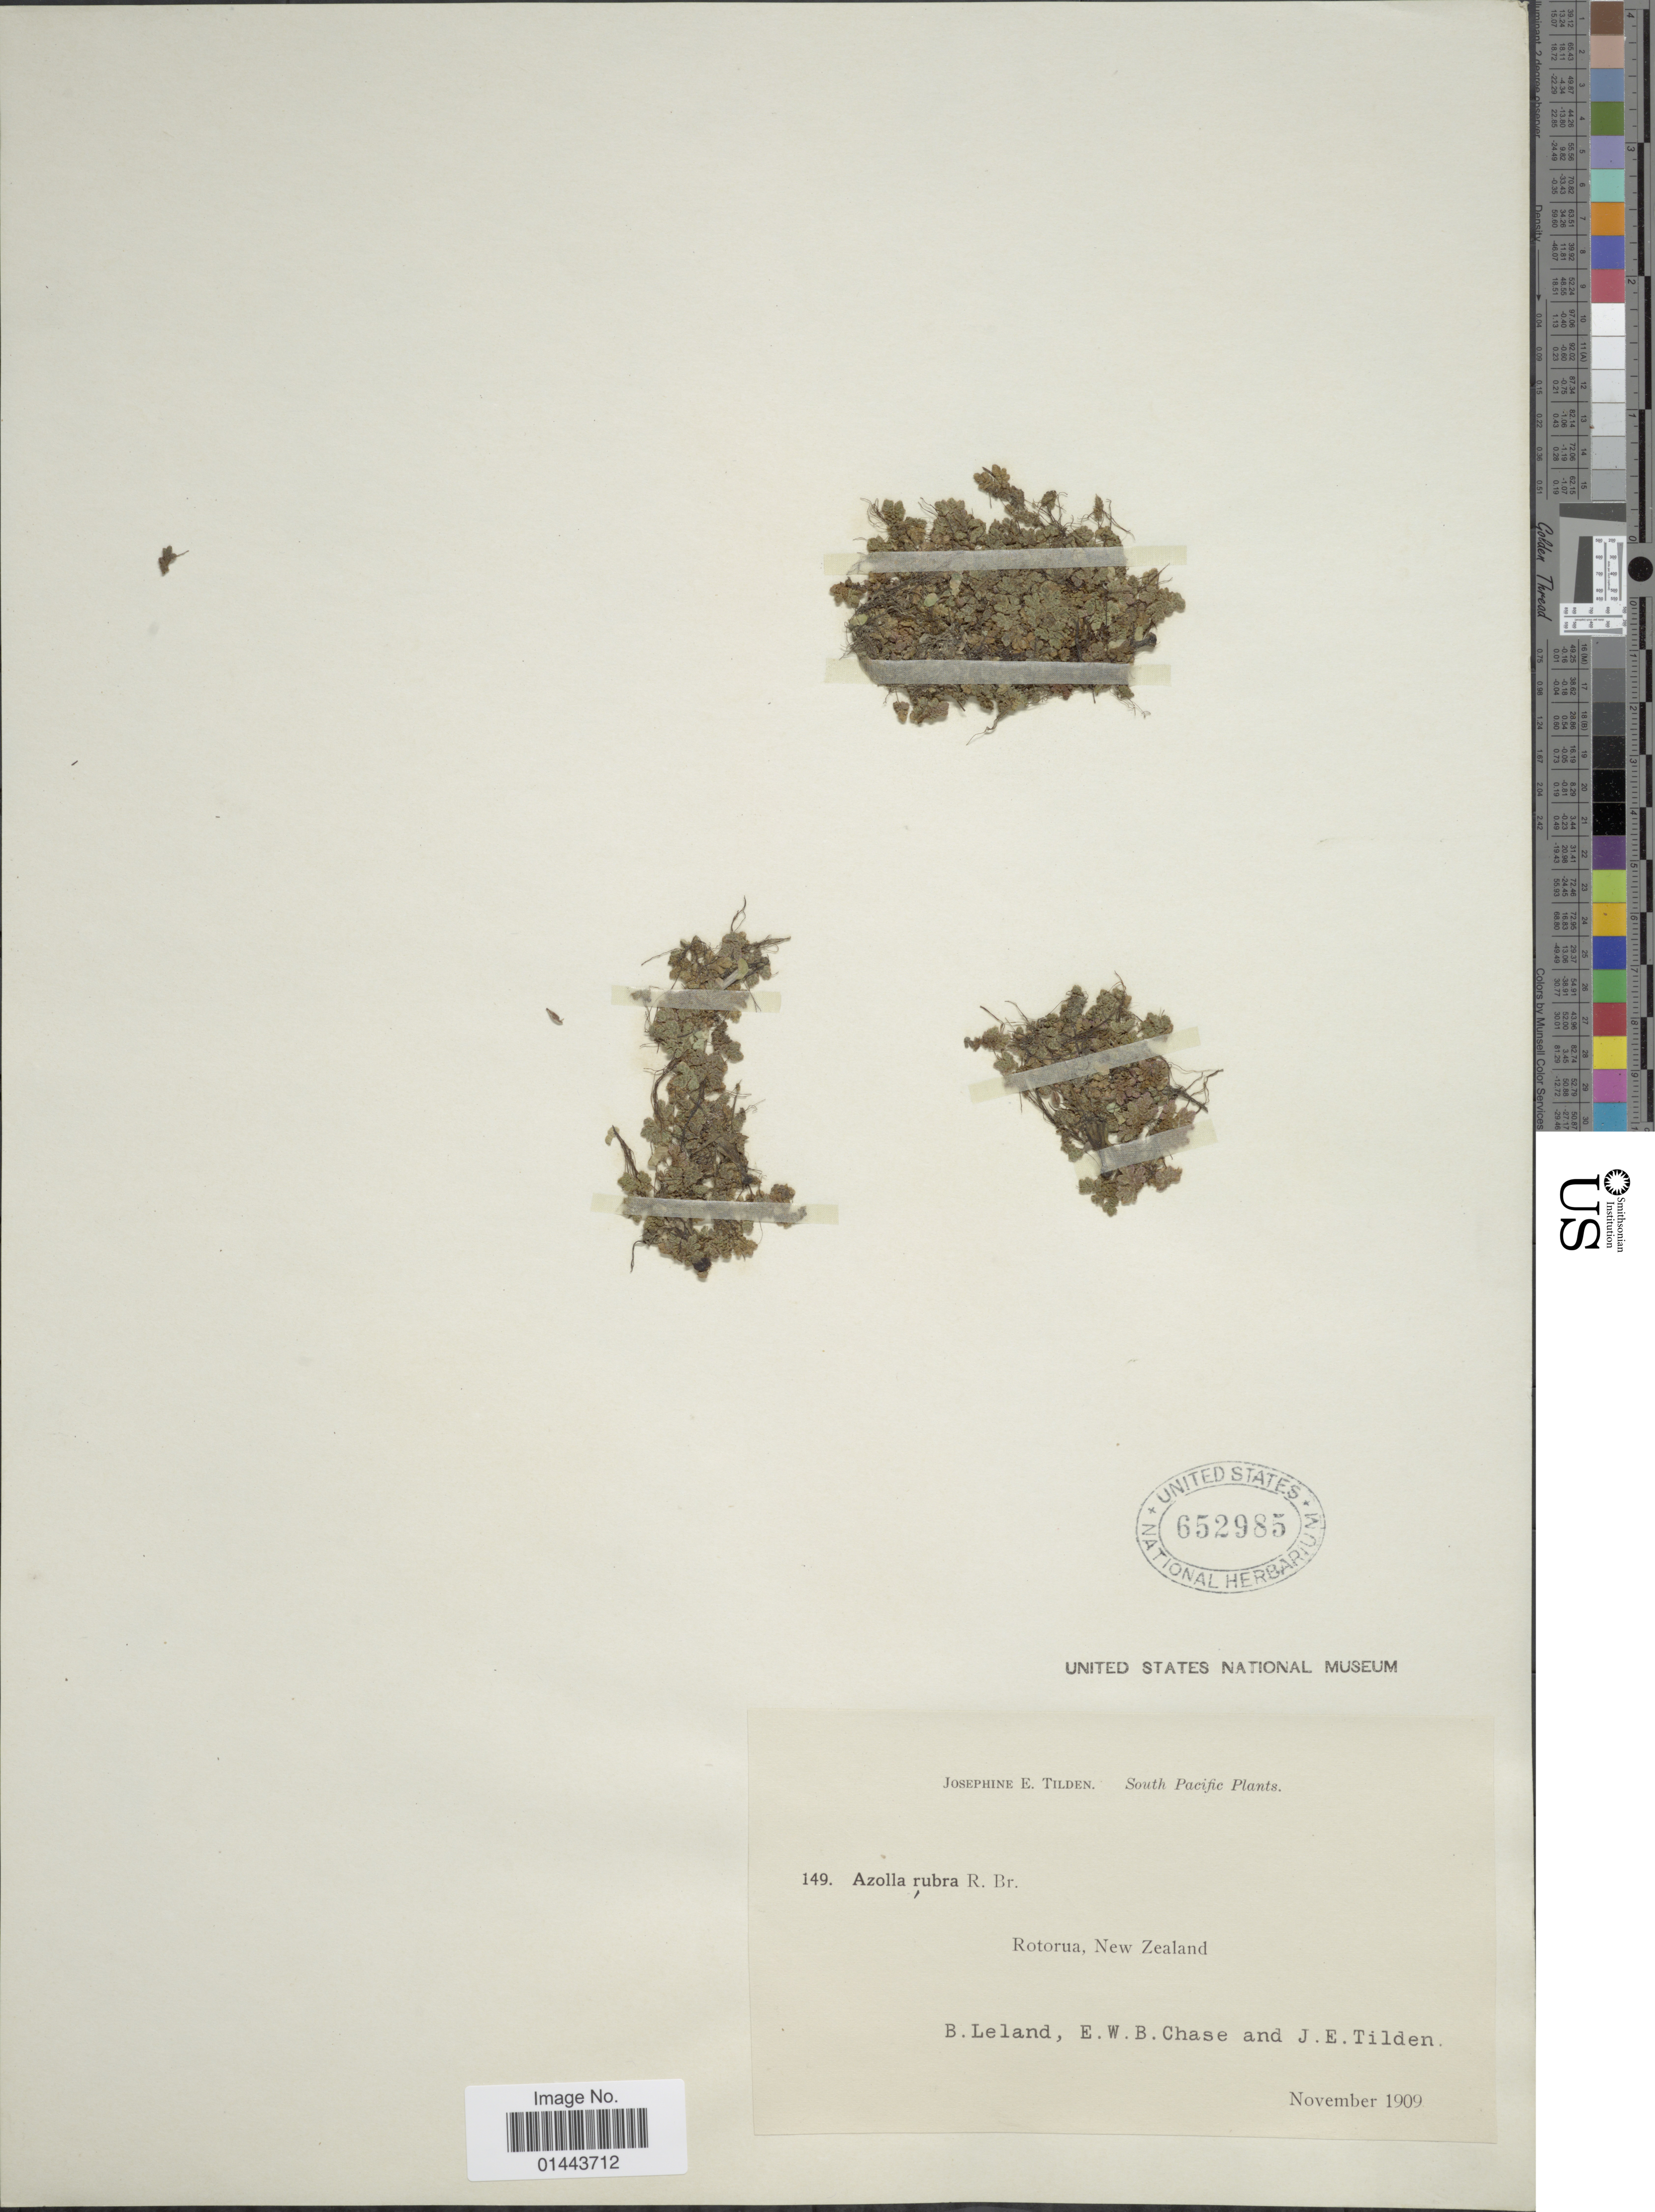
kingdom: Plantae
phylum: Tracheophyta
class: Polypodiopsida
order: Salviniales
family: Salviniaceae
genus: Azolla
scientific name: Azolla filiculoides var. rubra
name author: (R. Br.) Strasburger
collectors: B. Leland, E. W. Chase & J. E. Tilden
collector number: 149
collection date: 1909-11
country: New Zealand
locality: Rotorua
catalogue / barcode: US 652985